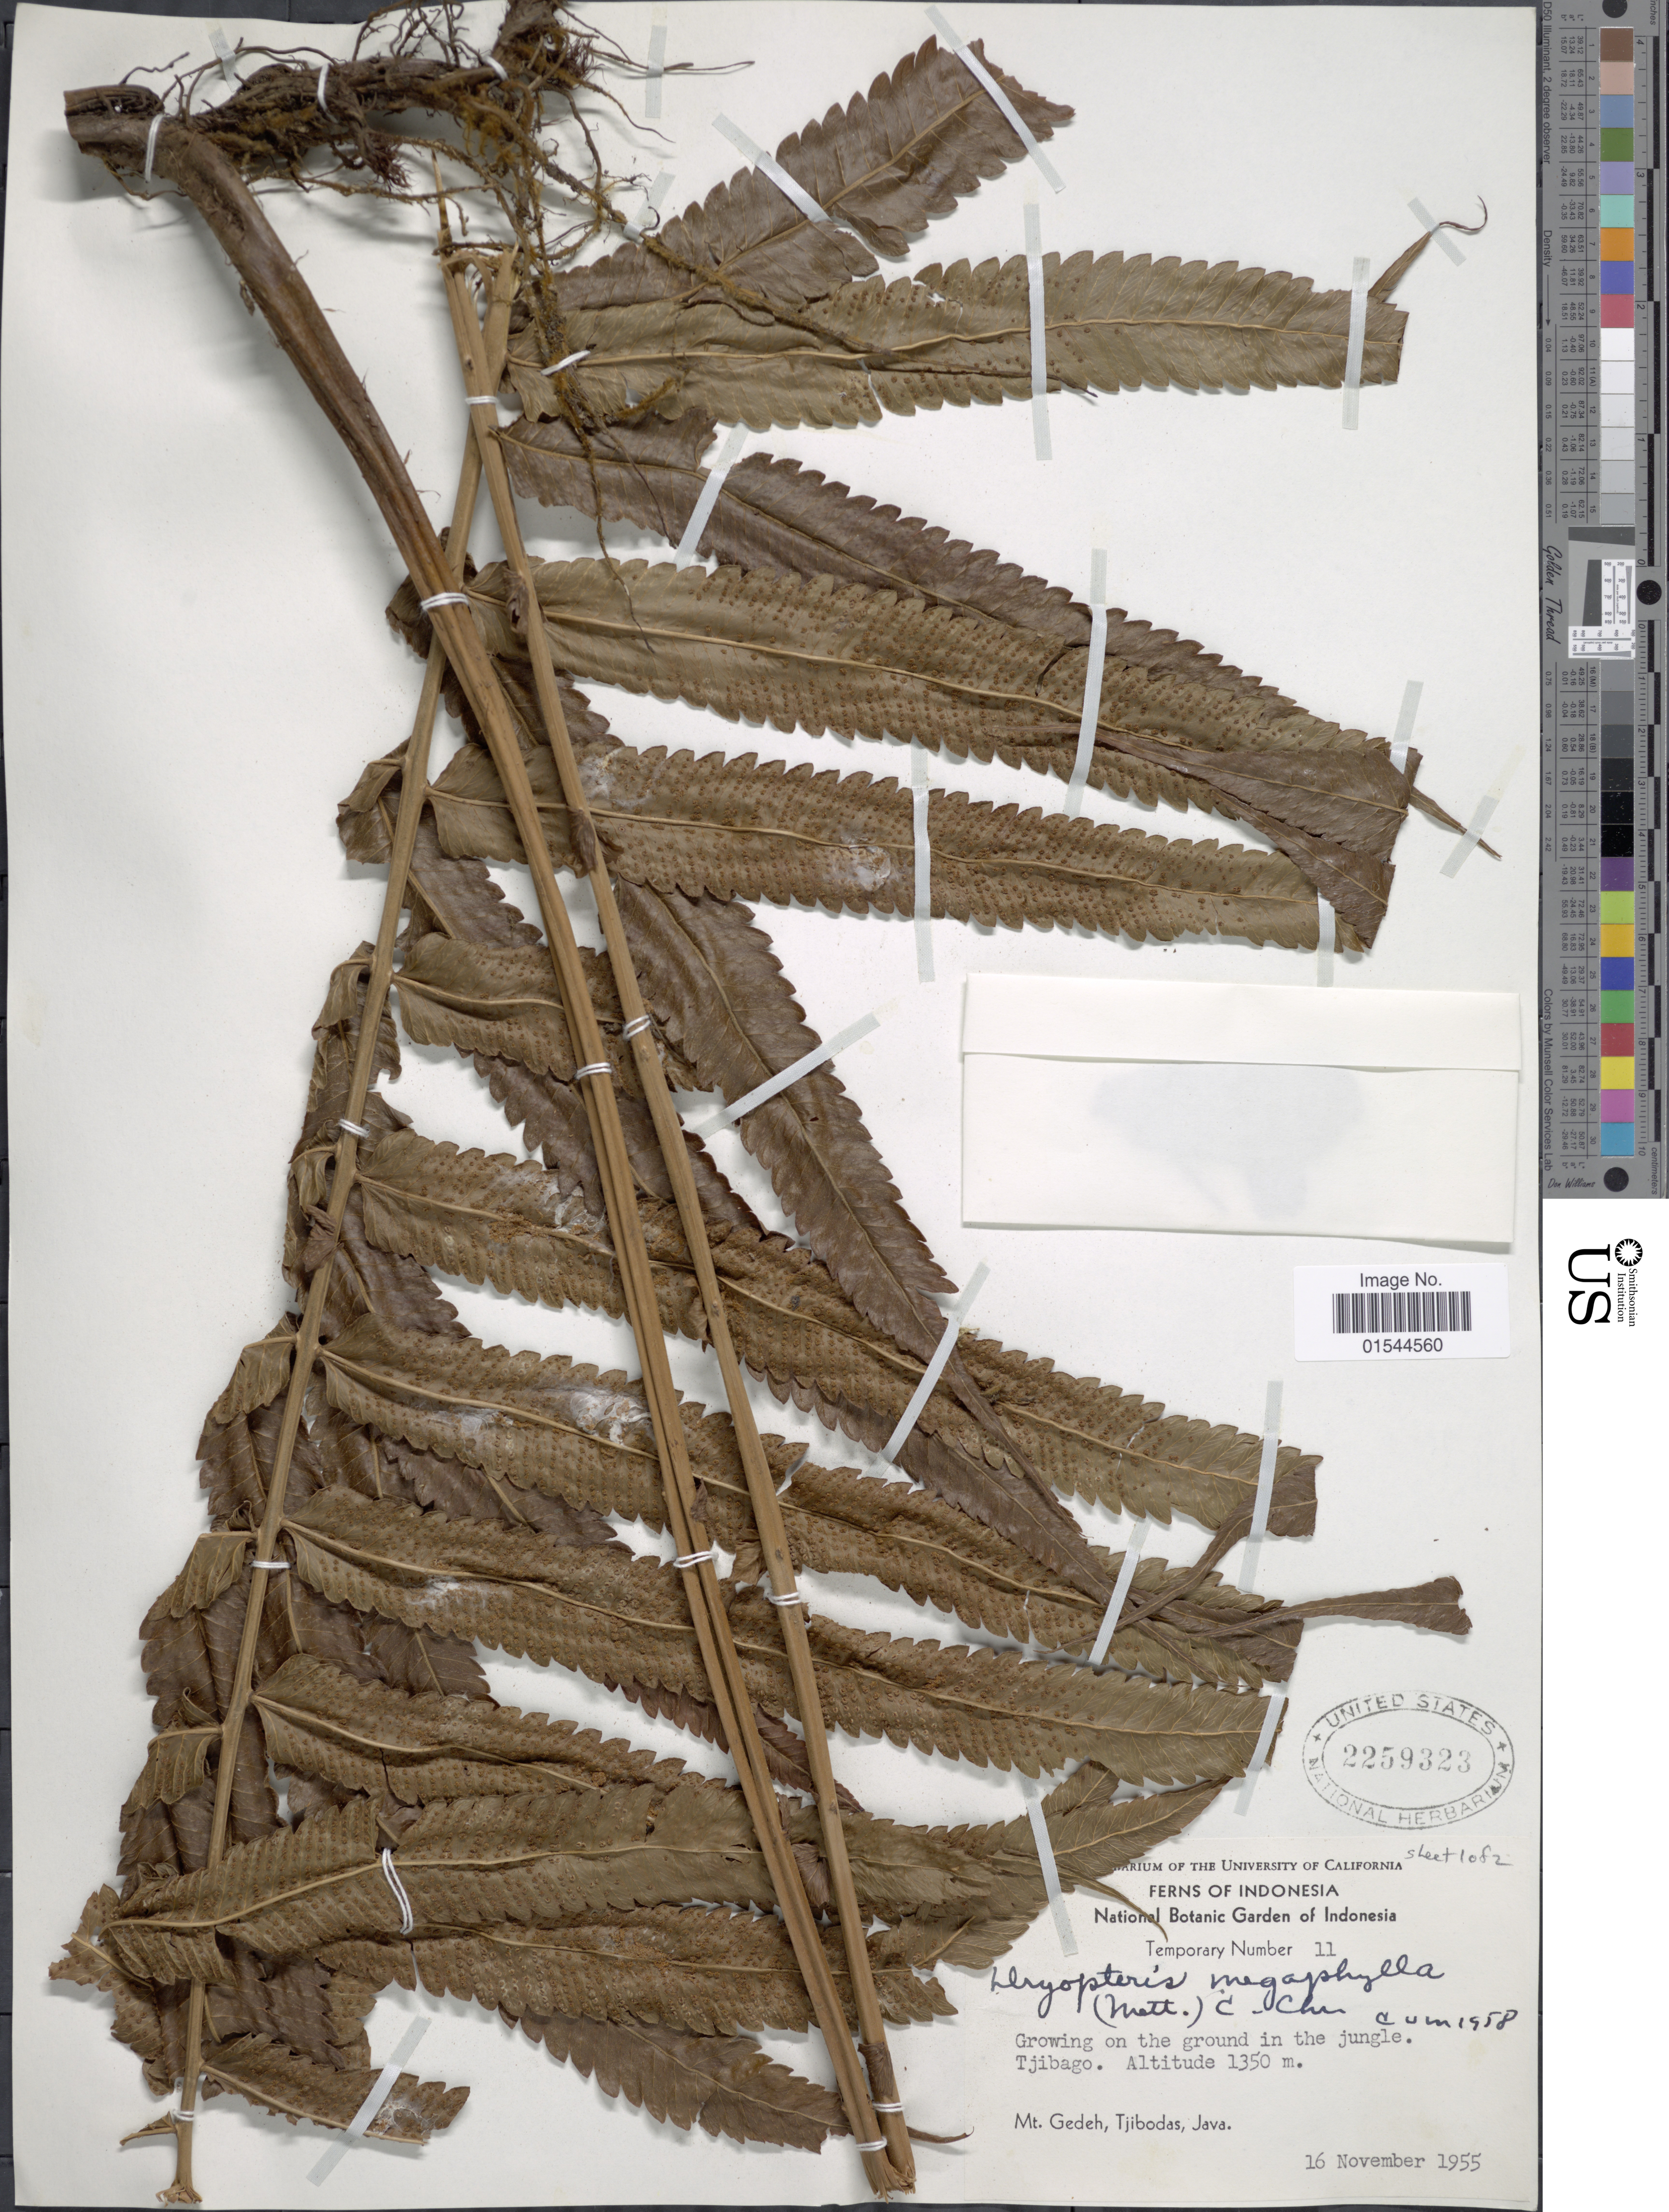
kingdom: Plantae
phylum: Tracheophyta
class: Polypodiopsida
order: Polypodiales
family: Thelypteridaceae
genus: Pneumatopteris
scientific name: Pneumatopteris pennigera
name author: (G. Forst.) Holttum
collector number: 11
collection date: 1955-11-16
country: Indonesia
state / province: Java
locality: Tjibago, Mt. Gedeh, Tjibodas, Java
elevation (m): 1350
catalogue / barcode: US 2259323